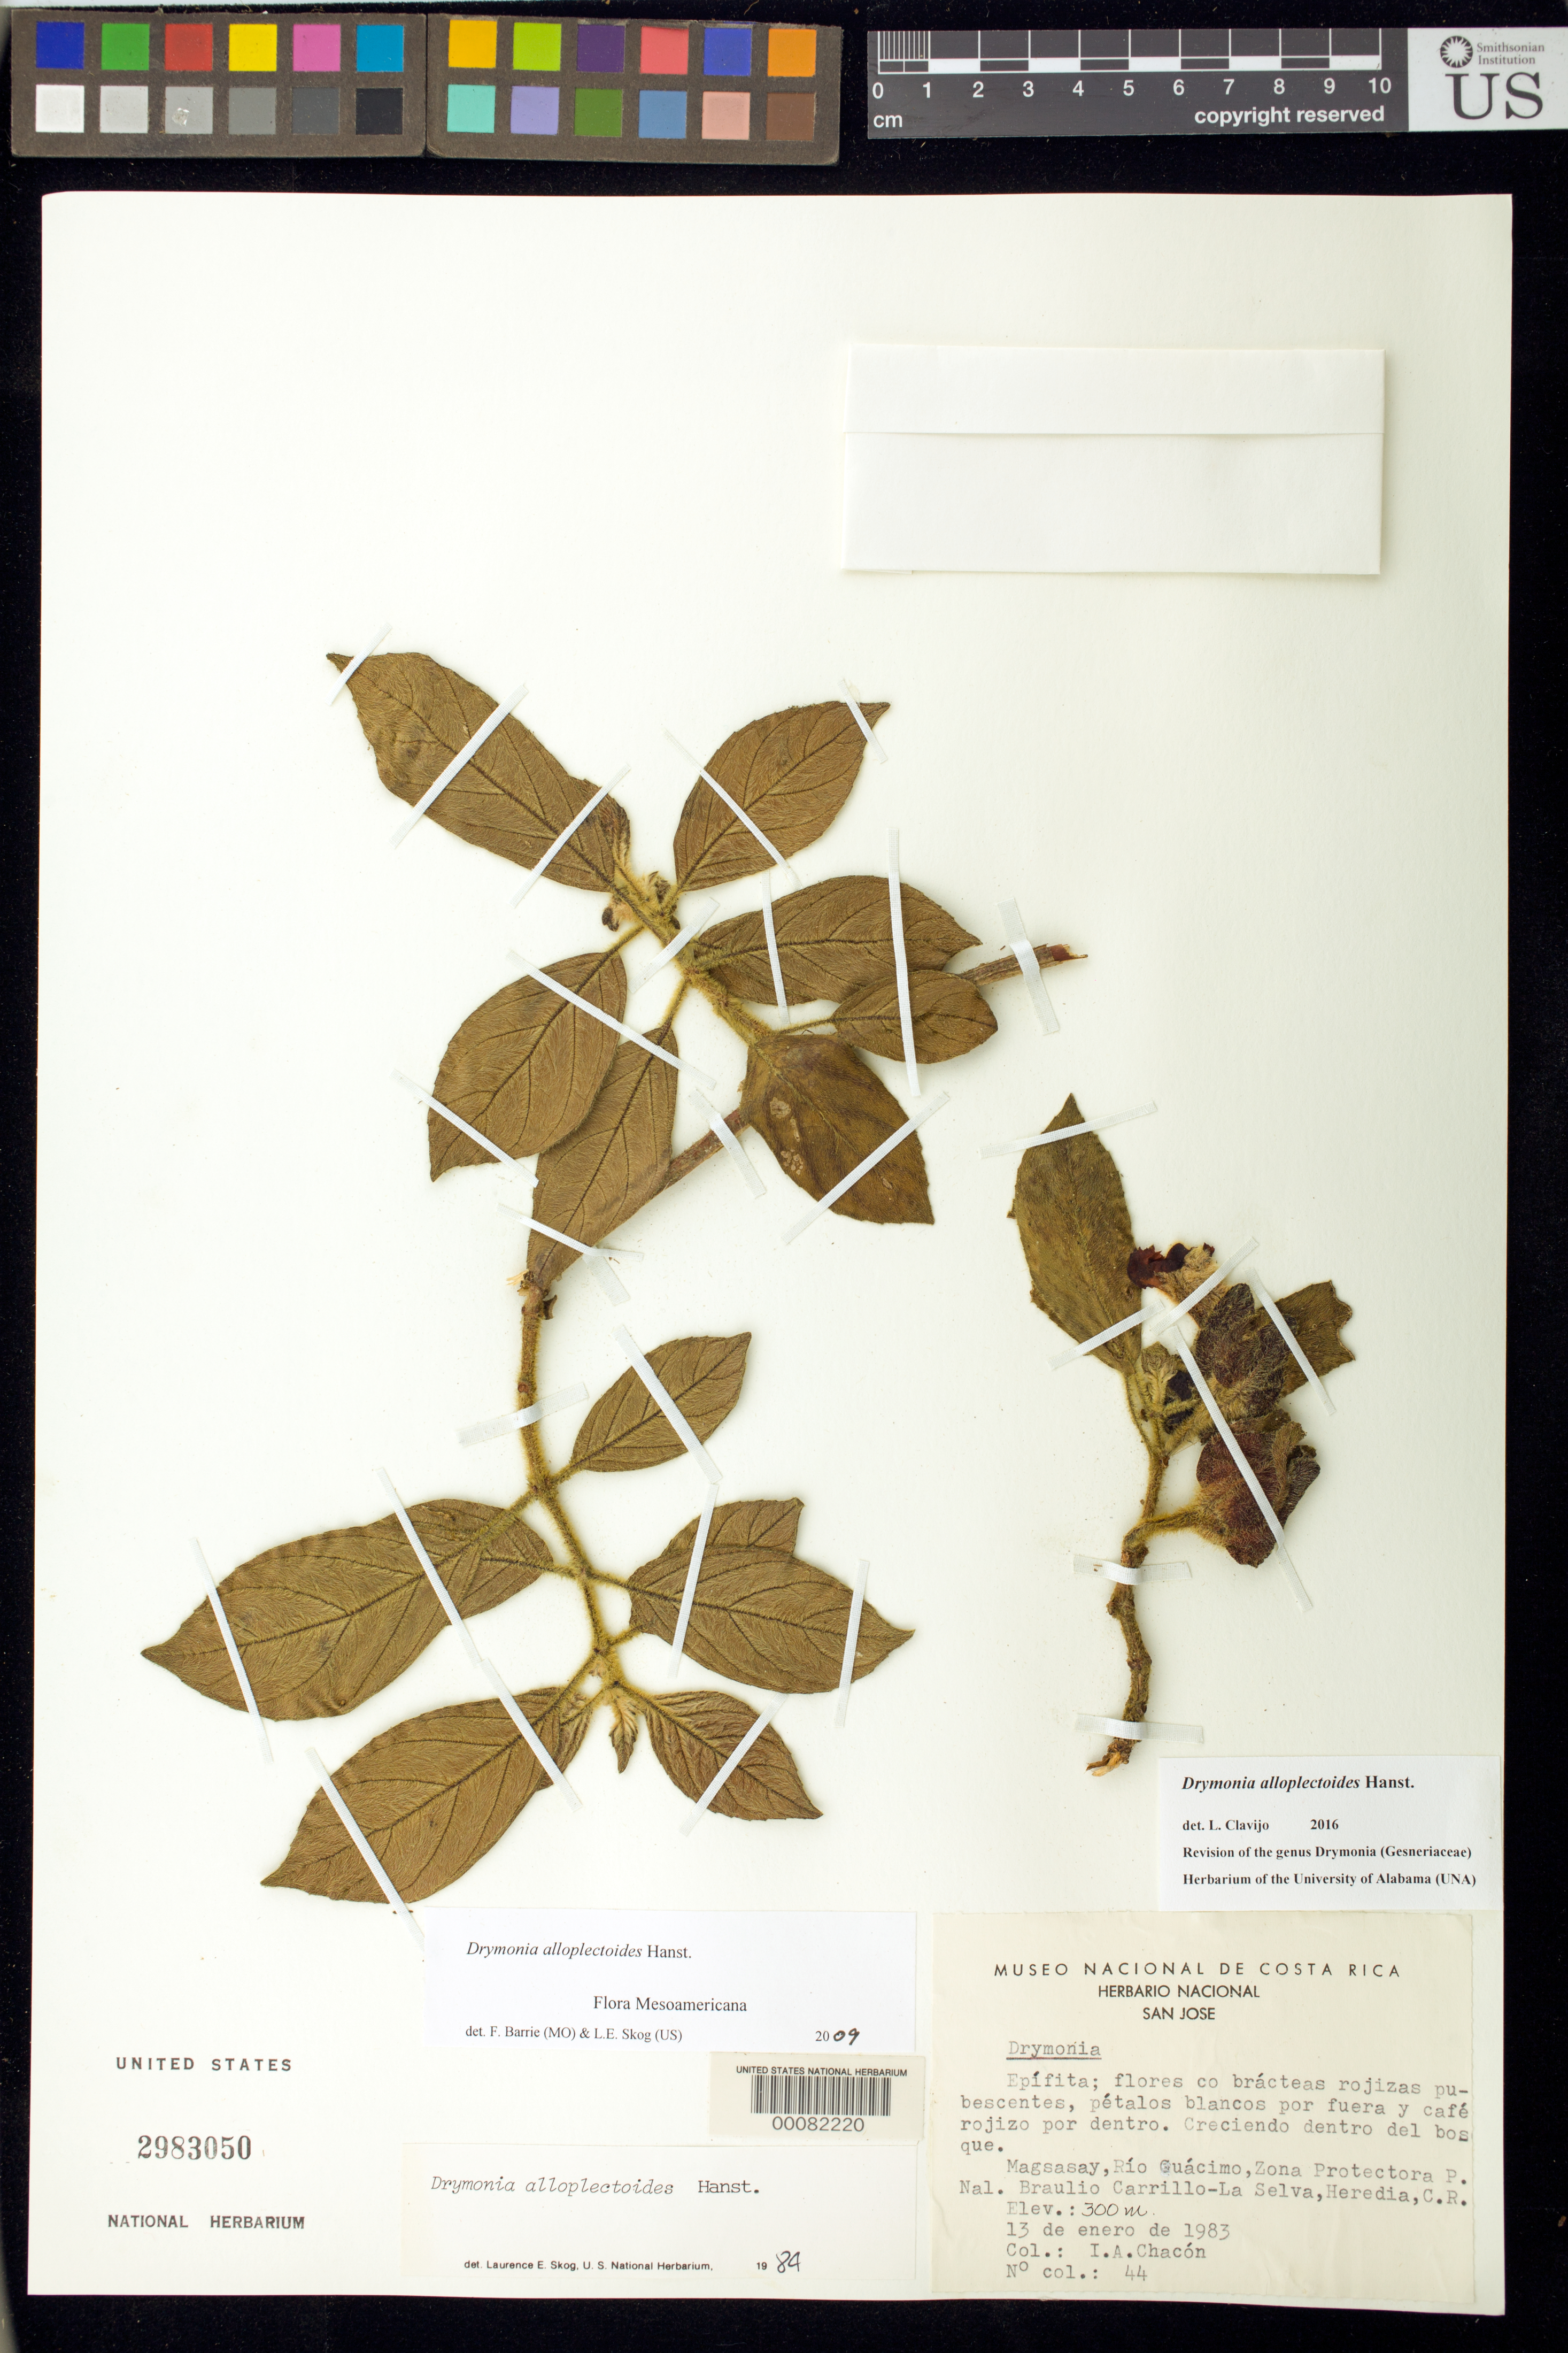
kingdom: Plantae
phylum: Tracheophyta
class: Magnoliopsida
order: Lamiales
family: Gesneriaceae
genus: Drymonia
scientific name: Drymonia alloplectoides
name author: Hanst.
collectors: I. Chacón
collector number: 44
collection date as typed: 13 Jan 1983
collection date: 1983-01-13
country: Costa Rica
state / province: Heredia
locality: Magsasay, Rio Guacimo, Zona Protectora P. Na'l. Braulio Carrillo-La Selva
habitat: Forest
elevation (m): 300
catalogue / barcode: US 2983050